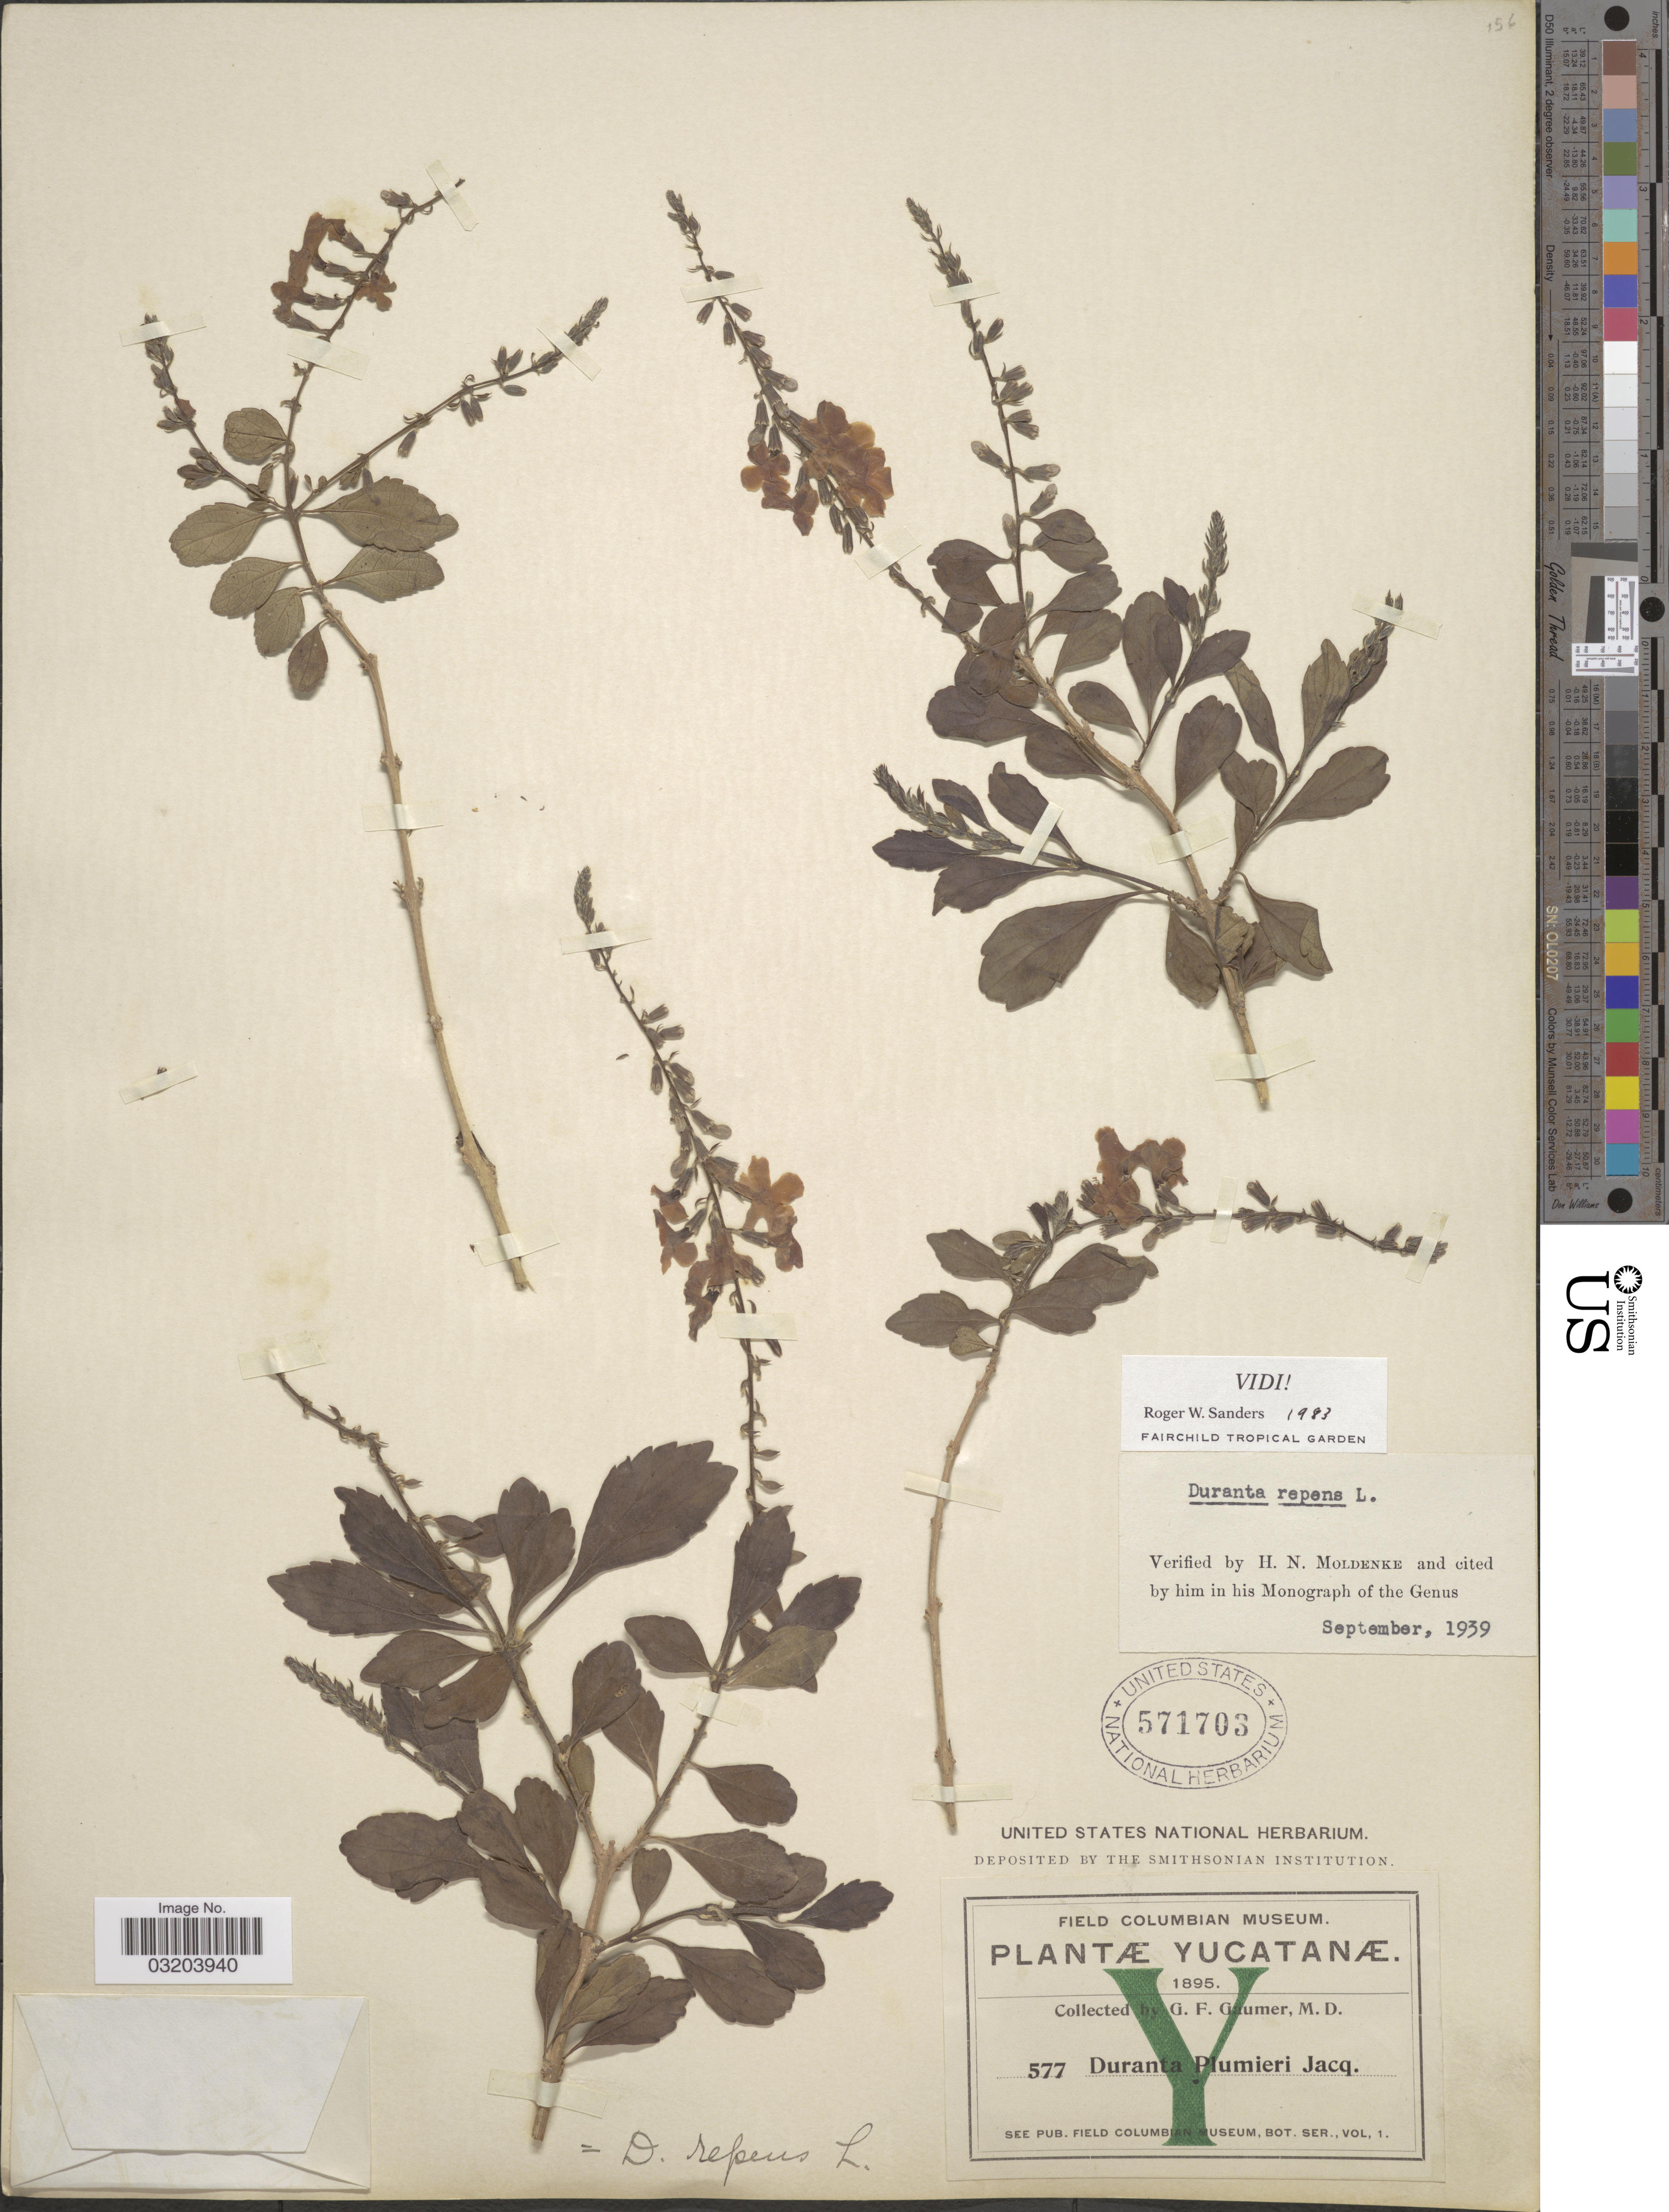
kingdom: Plantae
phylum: Tracheophyta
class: Magnoliopsida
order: Lamiales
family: Verbenaceae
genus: Duranta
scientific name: Duranta erecta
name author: L.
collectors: G. F. Gaumer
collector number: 577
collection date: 1895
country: Mexico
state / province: Yucatán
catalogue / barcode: US 571703